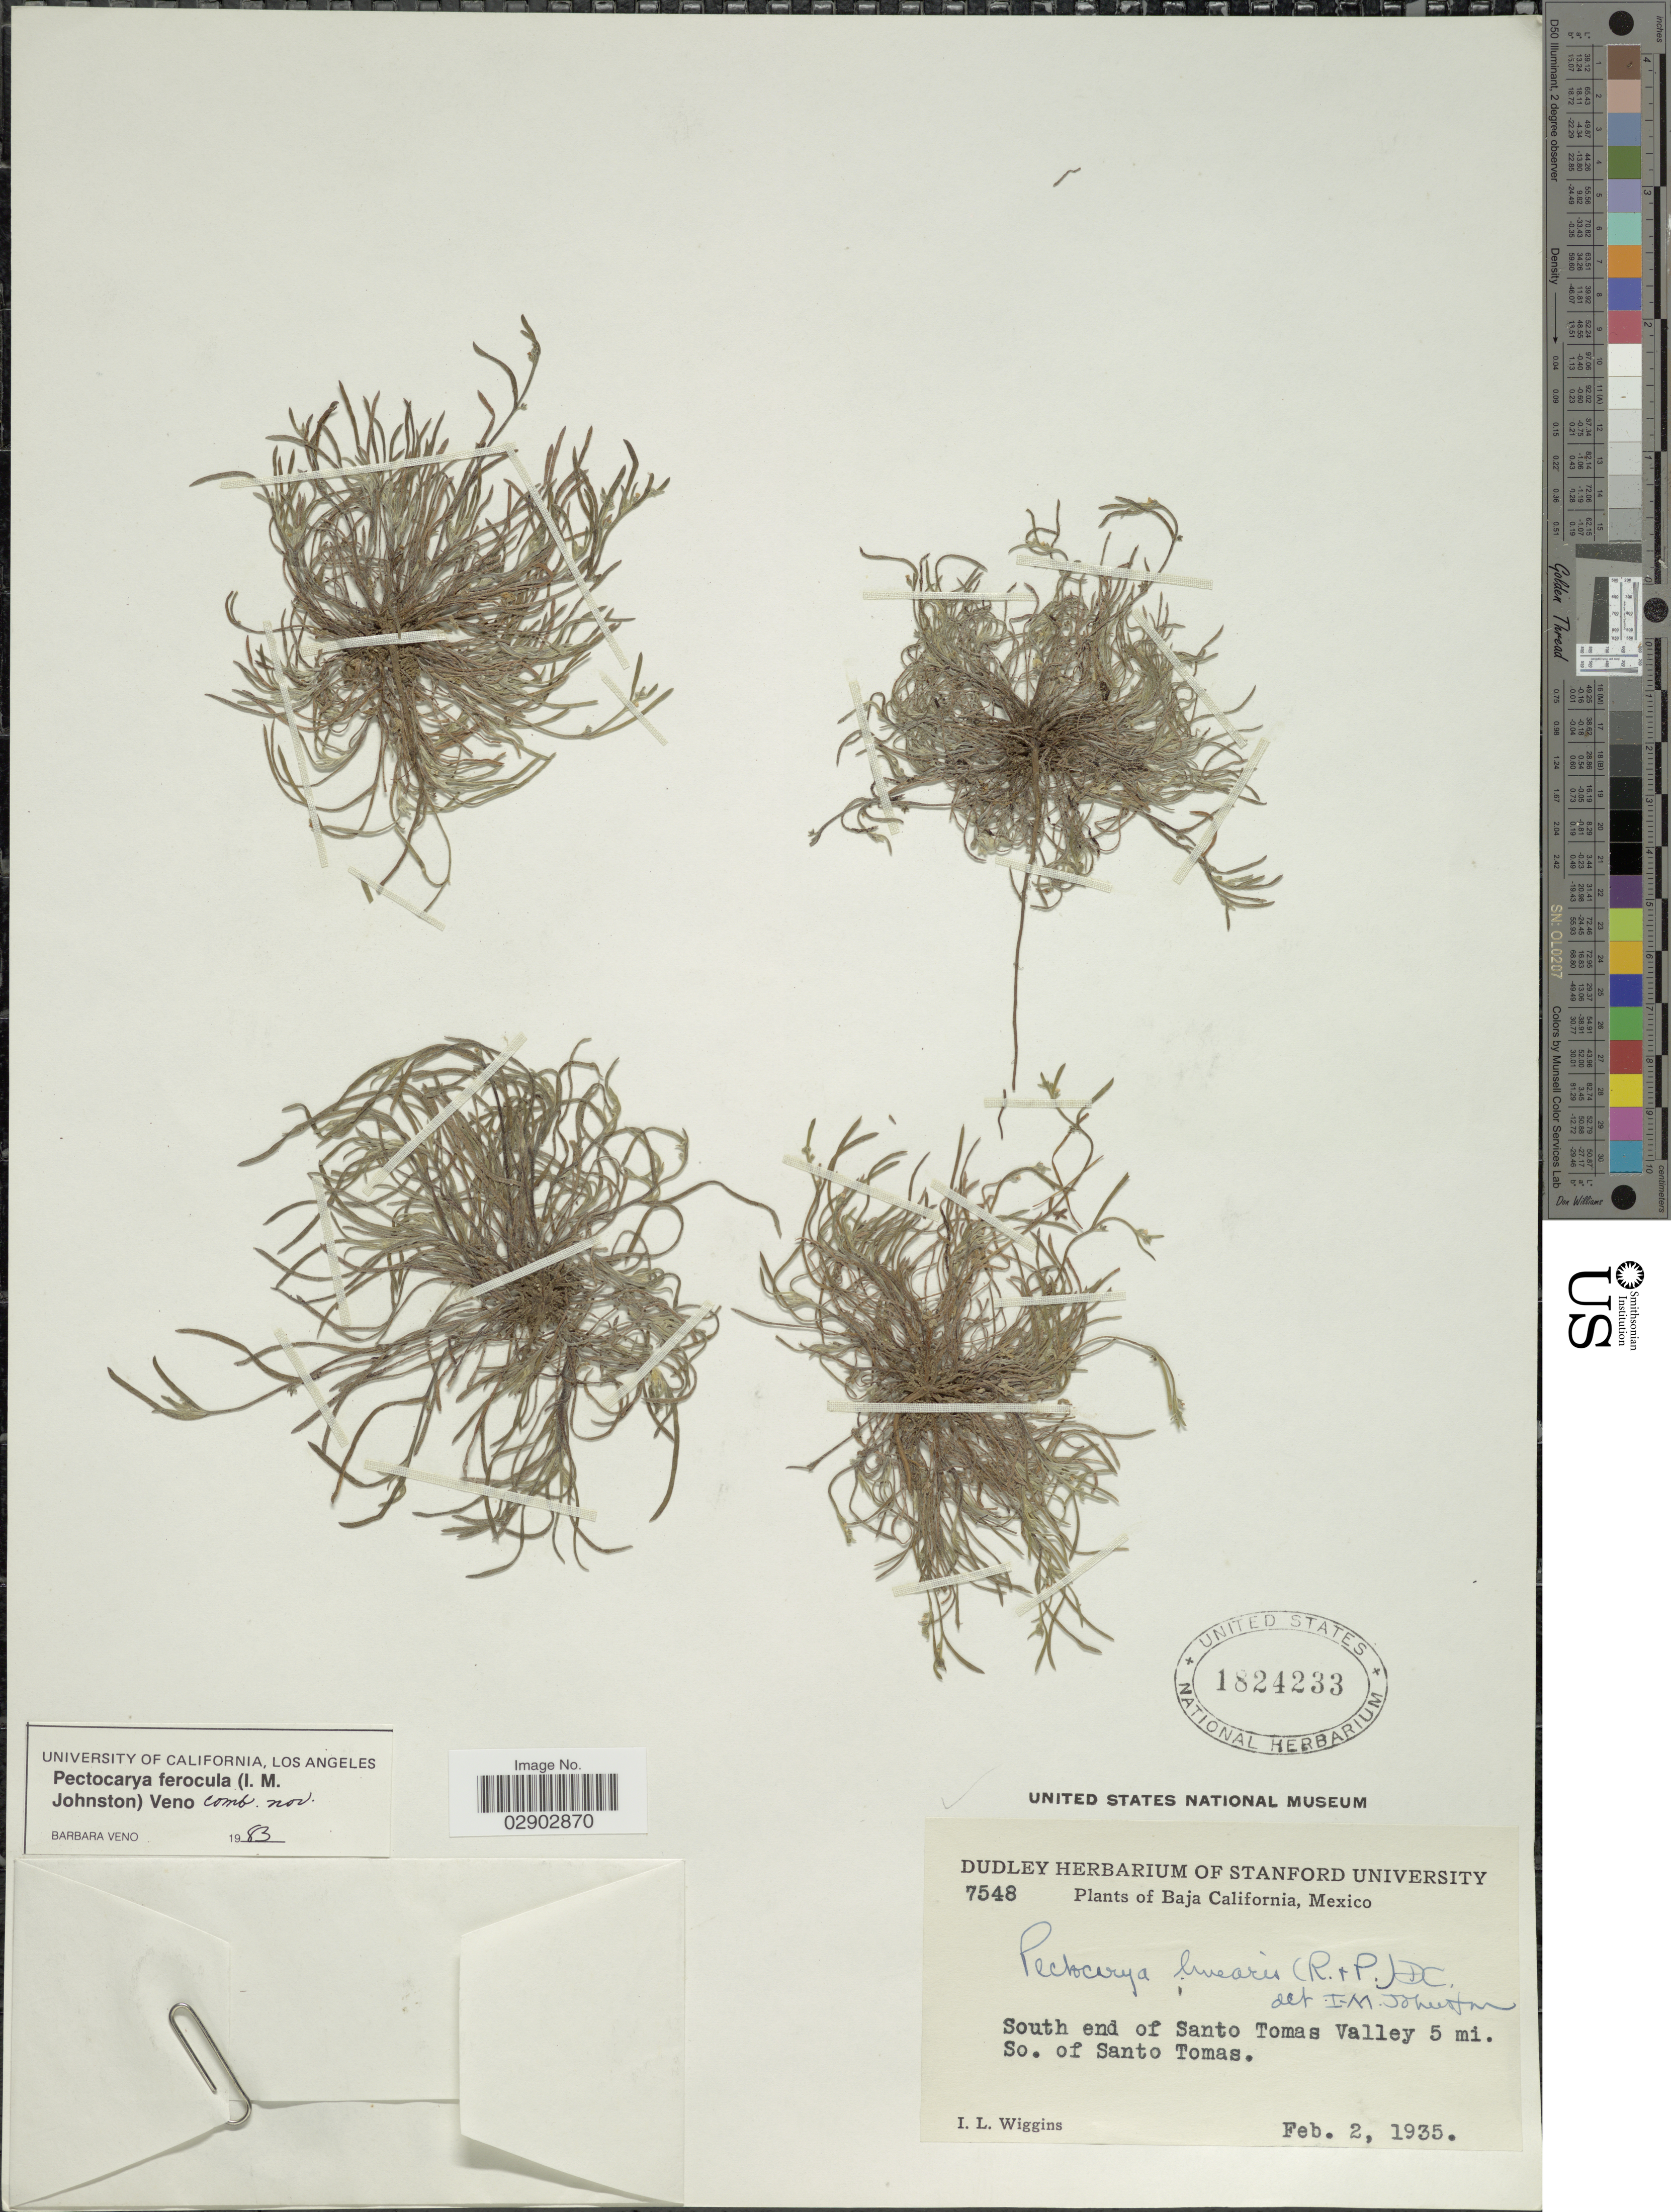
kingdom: Plantae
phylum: Tracheophyta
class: Magnoliopsida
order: Boraginales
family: Boraginaceae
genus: Pectocarya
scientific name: Pectocarya linearis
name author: (Ruiz & Pav.) DC.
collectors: I. L. Wiggins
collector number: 7548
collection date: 1935-02-02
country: Mexico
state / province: Baja California Norte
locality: South end of Santo Tomas Valley 5 mi. So. of Santo Tomas.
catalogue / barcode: US 1824233